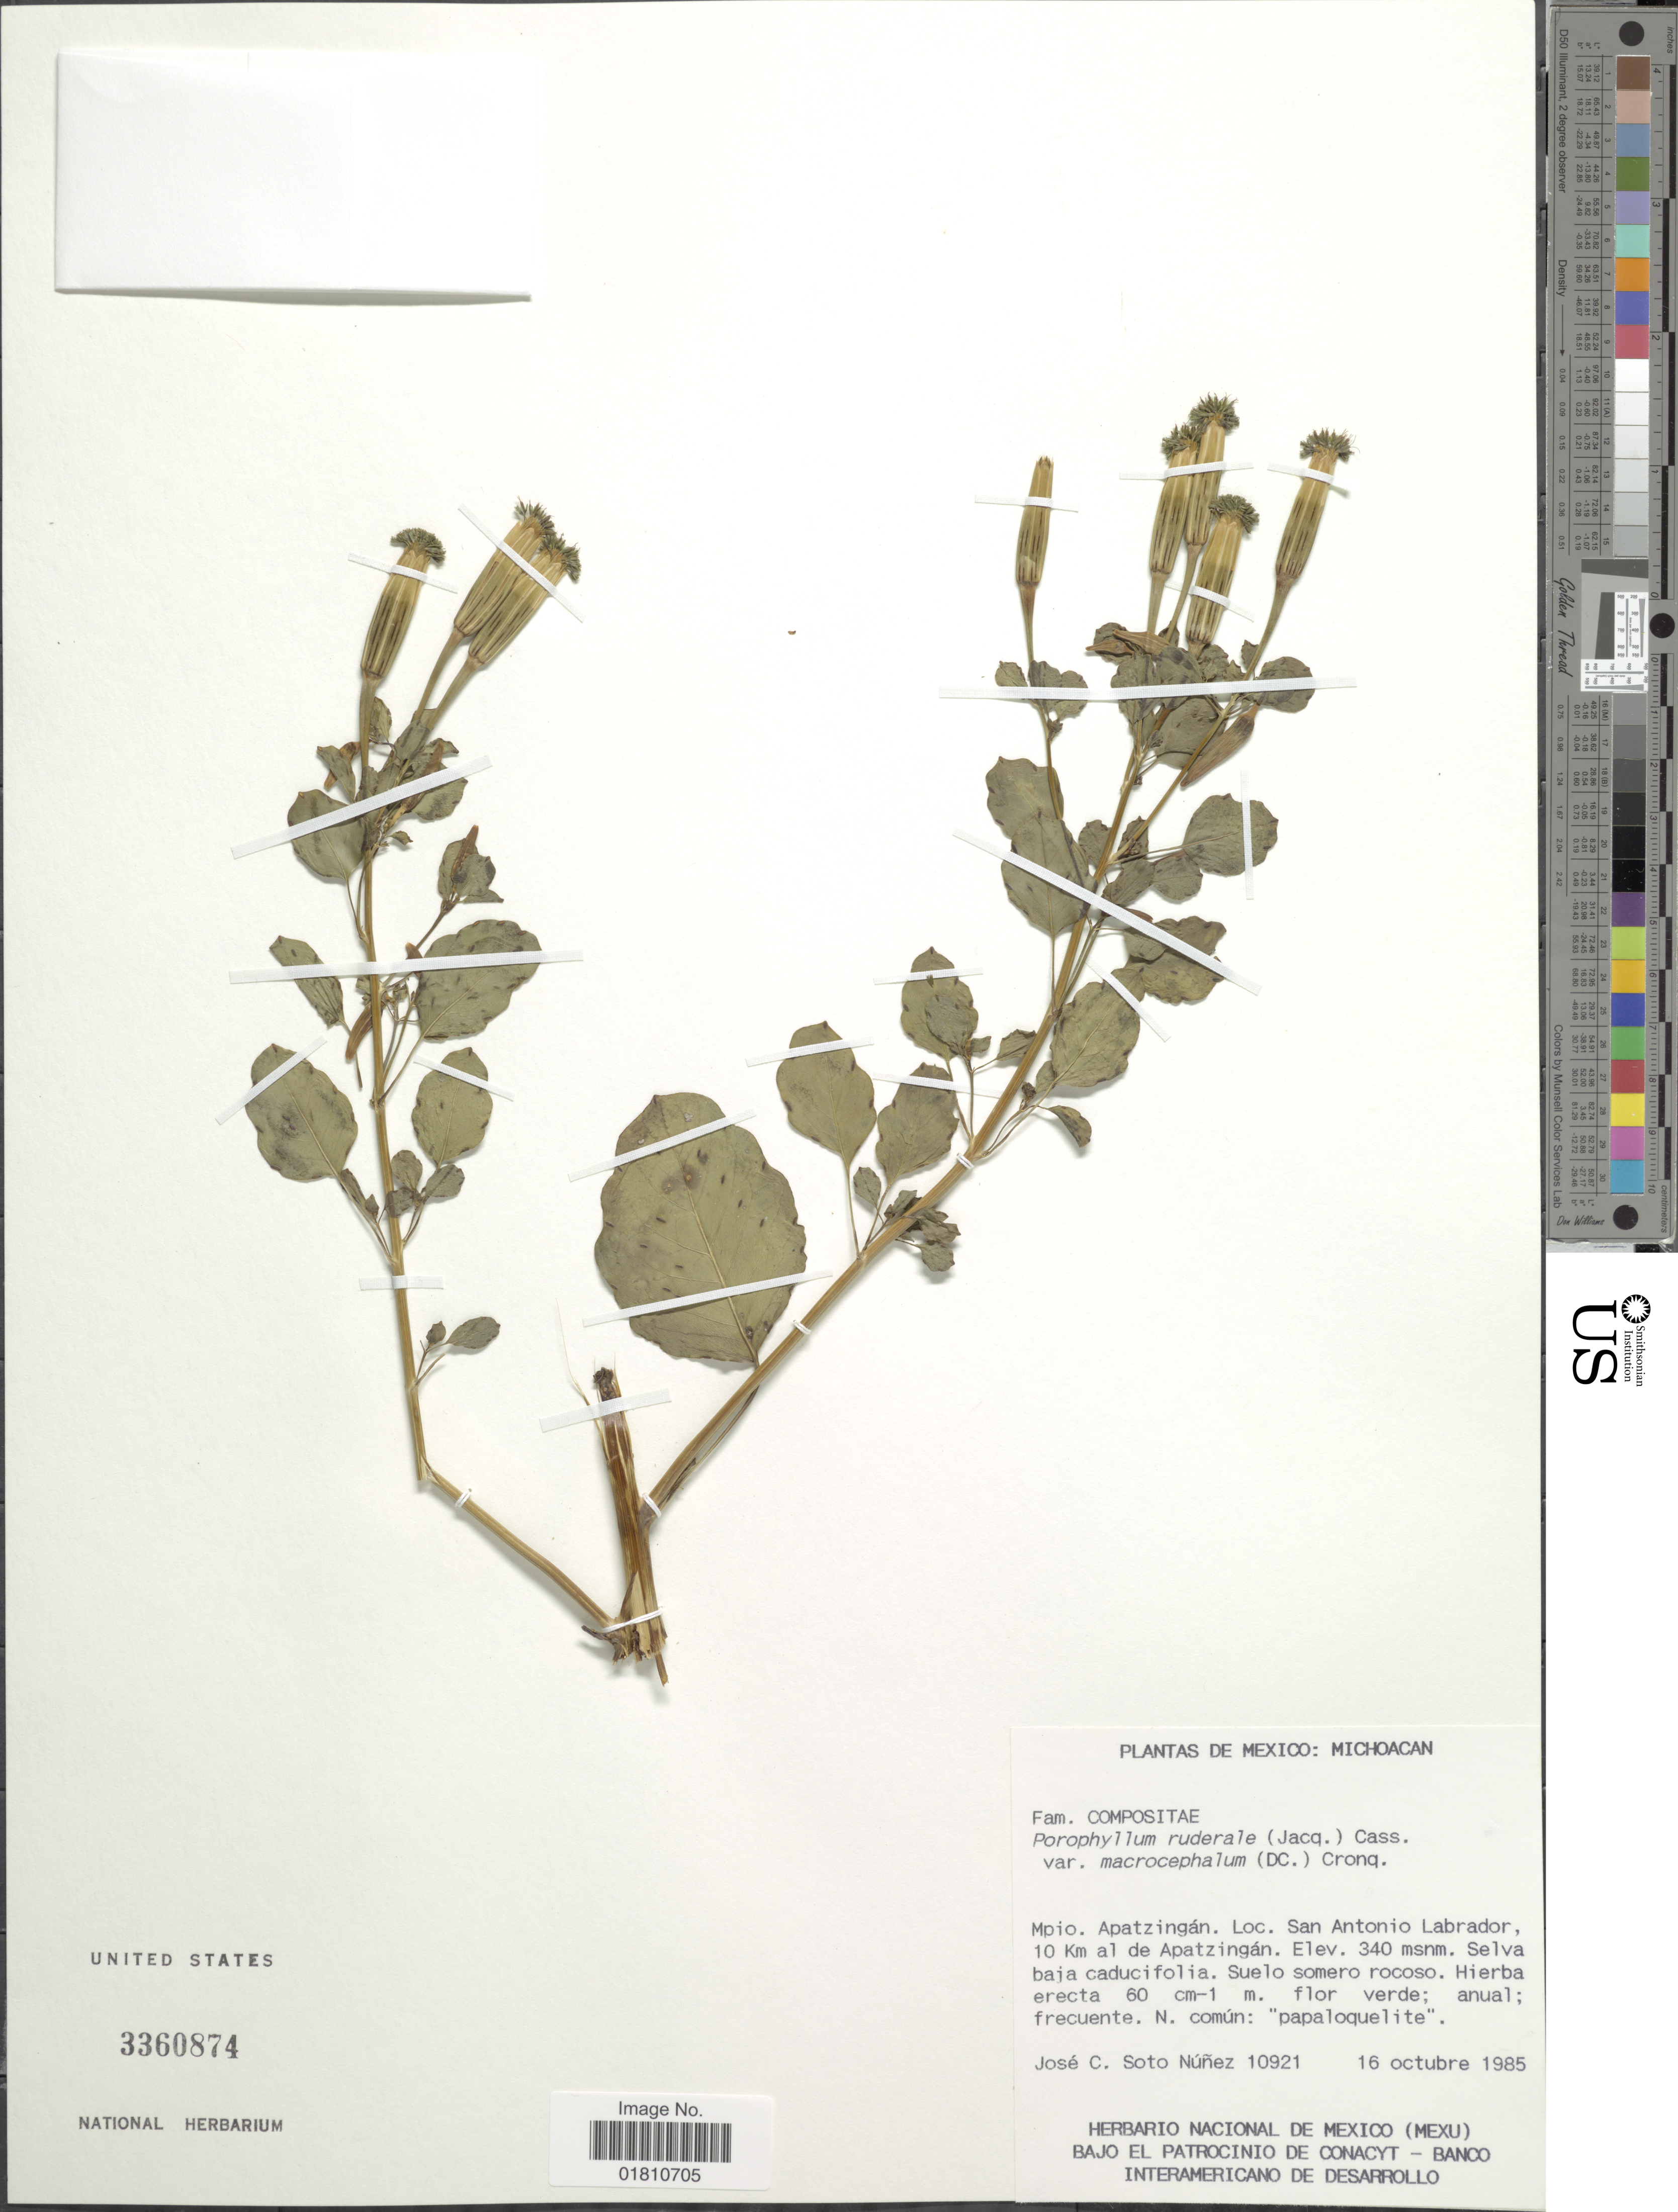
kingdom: Plantae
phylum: Tracheophyta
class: Magnoliopsida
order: Asterales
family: Asteraceae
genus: Porophyllum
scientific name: Porophyllum ruderale subsp. macrocephalum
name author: (DC.) R.R. Johnson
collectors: J. Soto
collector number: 10921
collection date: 1985-10-16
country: Mexico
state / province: Michoacán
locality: Mpio. Apatzingan, San Antonio Labrador, 10 Km al de Apatzingan.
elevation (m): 340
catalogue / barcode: US 3360874